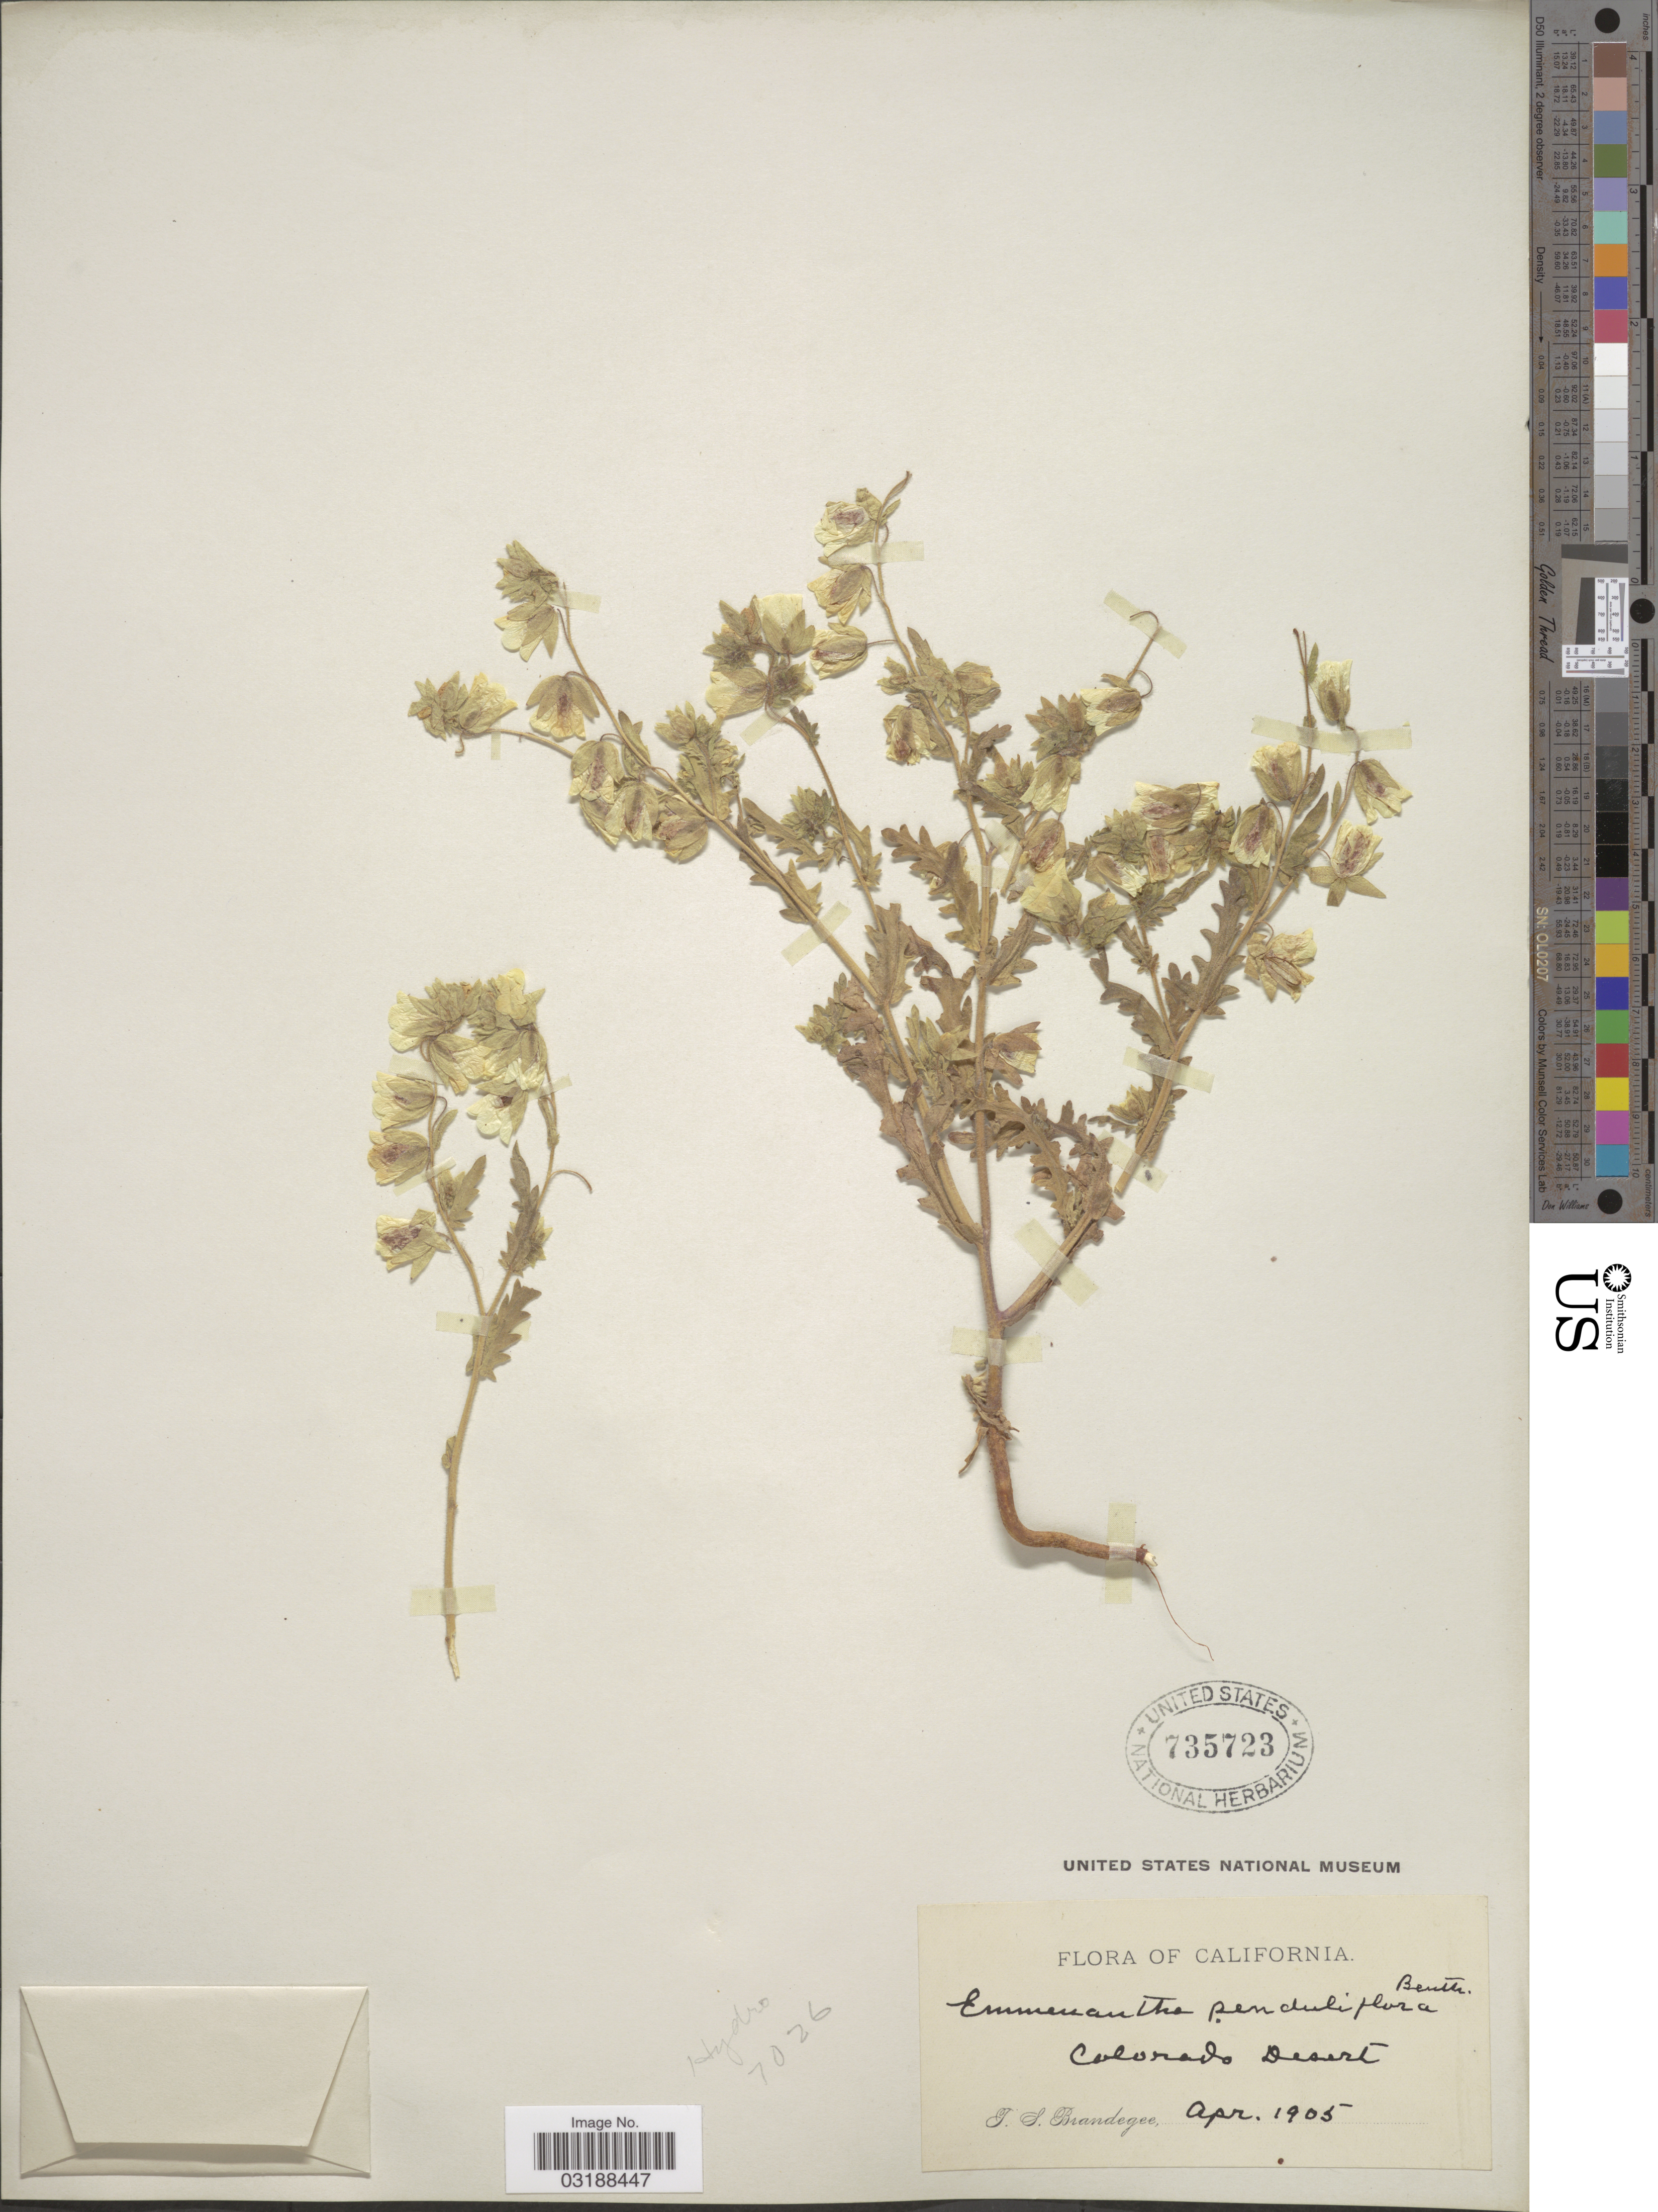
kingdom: Plantae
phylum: Tracheophyta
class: Magnoliopsida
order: Boraginales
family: Hydrophyllaceae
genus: Emmenanthe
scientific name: Emmenanthe penduliflora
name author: Benth.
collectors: J. S. Brandegee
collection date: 1905-04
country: United States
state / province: Arizona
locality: Colorado Desert.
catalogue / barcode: US 735723